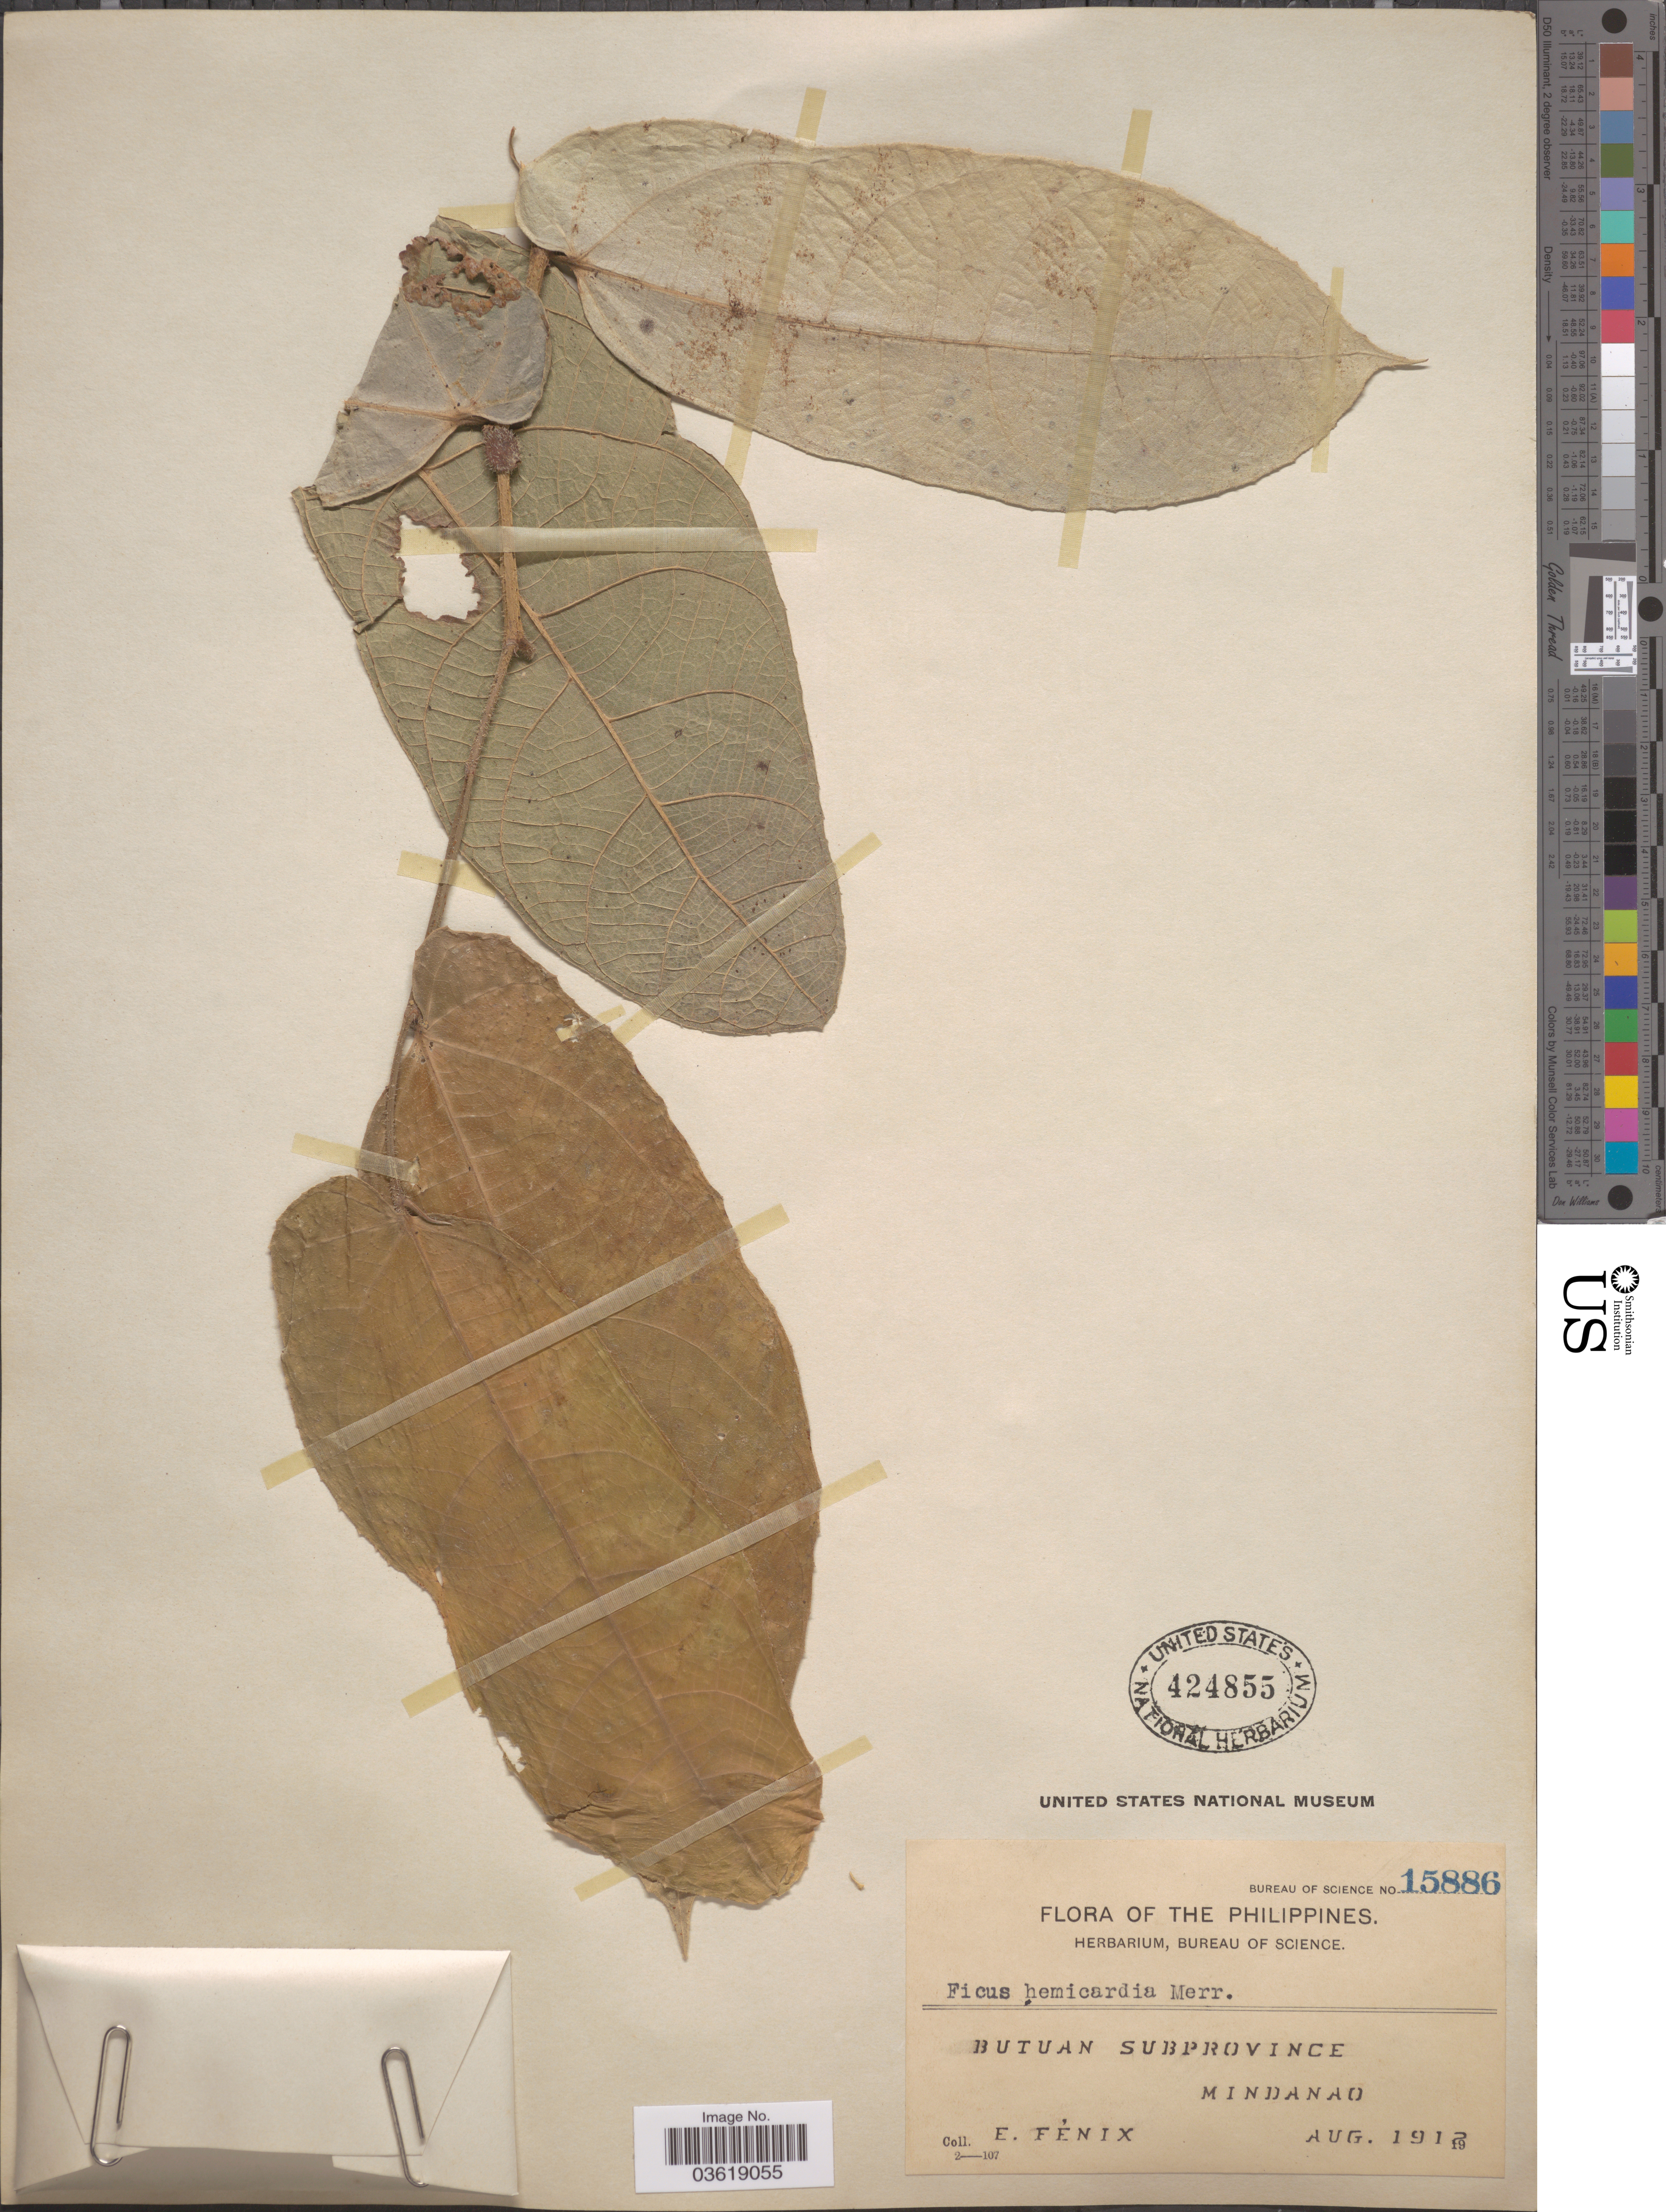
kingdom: Plantae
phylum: Tracheophyta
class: Magnoliopsida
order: Rosales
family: Moraceae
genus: Ficus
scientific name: Ficus hemicardia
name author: Merr.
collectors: E. Fénix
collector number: Bureau of Science 15886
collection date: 1912-08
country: Philippines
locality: Butuan Subprovince. Mindanao.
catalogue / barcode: US 424855